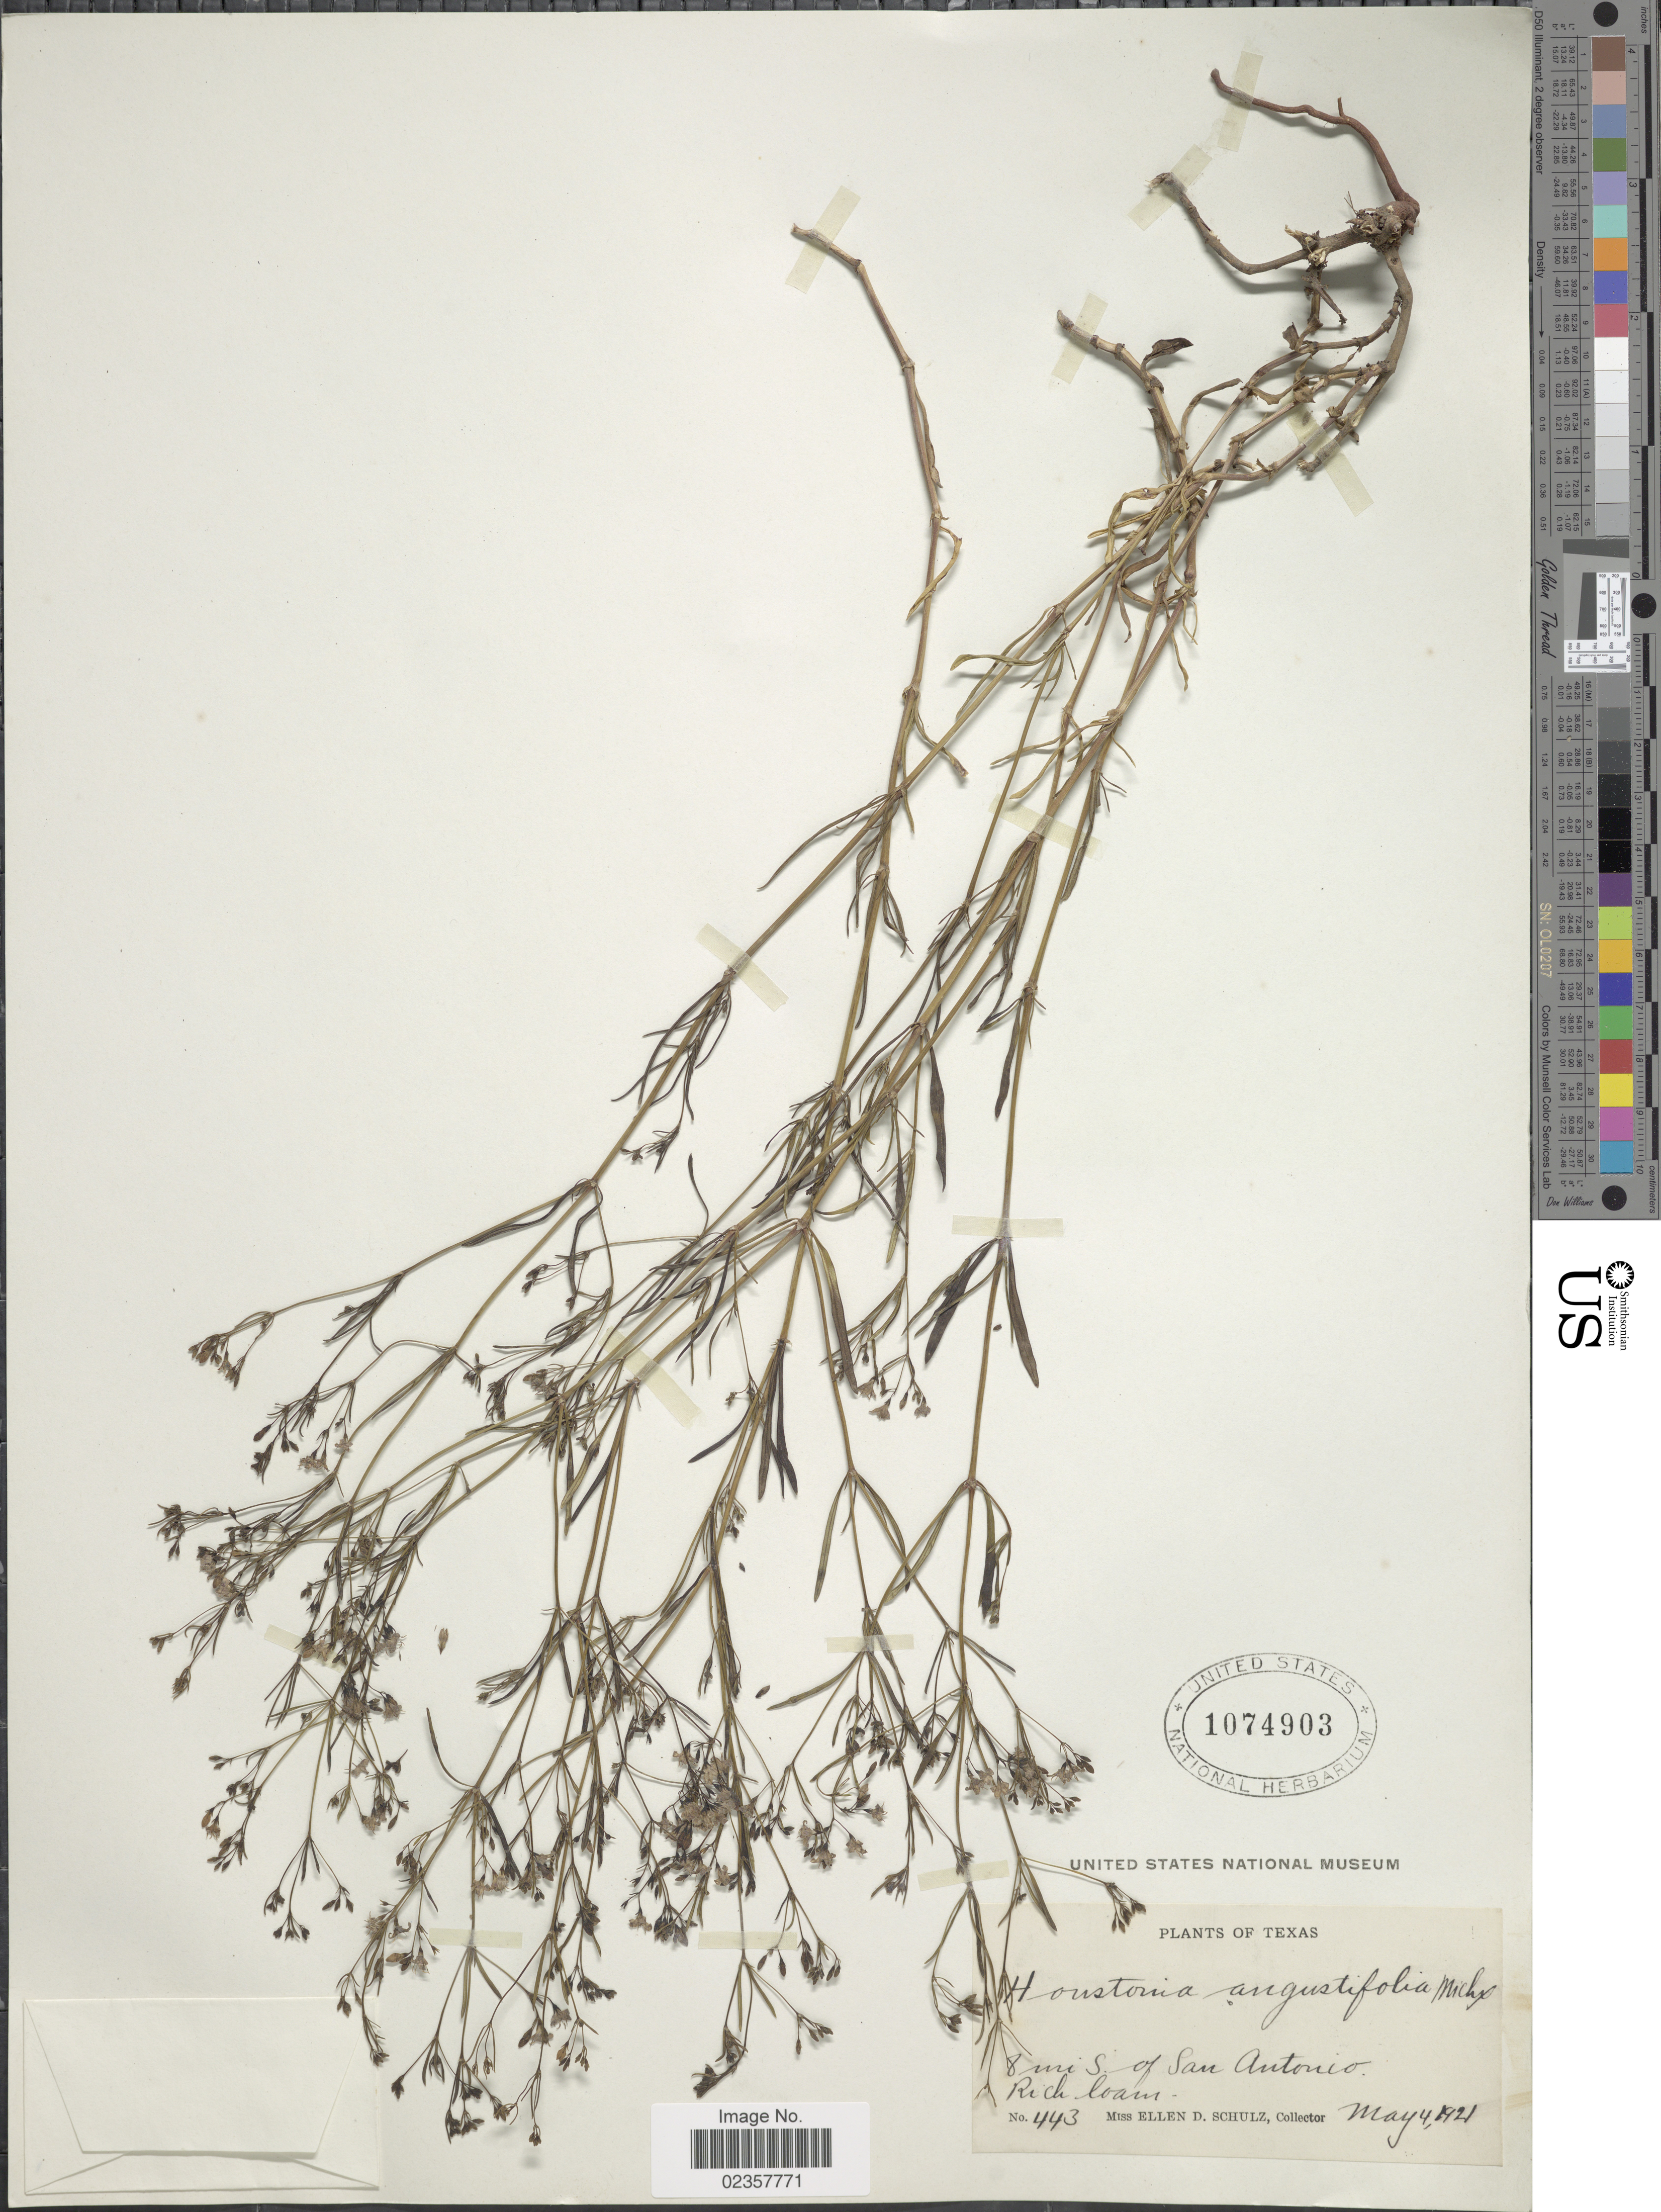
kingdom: Plantae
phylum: Tracheophyta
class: Magnoliopsida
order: Gentianales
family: Rubiaceae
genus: Houstonia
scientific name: Houstonia nigricans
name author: (Lam.) Fernald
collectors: E. D. Schulz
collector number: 443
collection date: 1921-05-04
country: United States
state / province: Texas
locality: Texas, 8 mi S. of San Antonio. Rich Loam.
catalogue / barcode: US 1074903